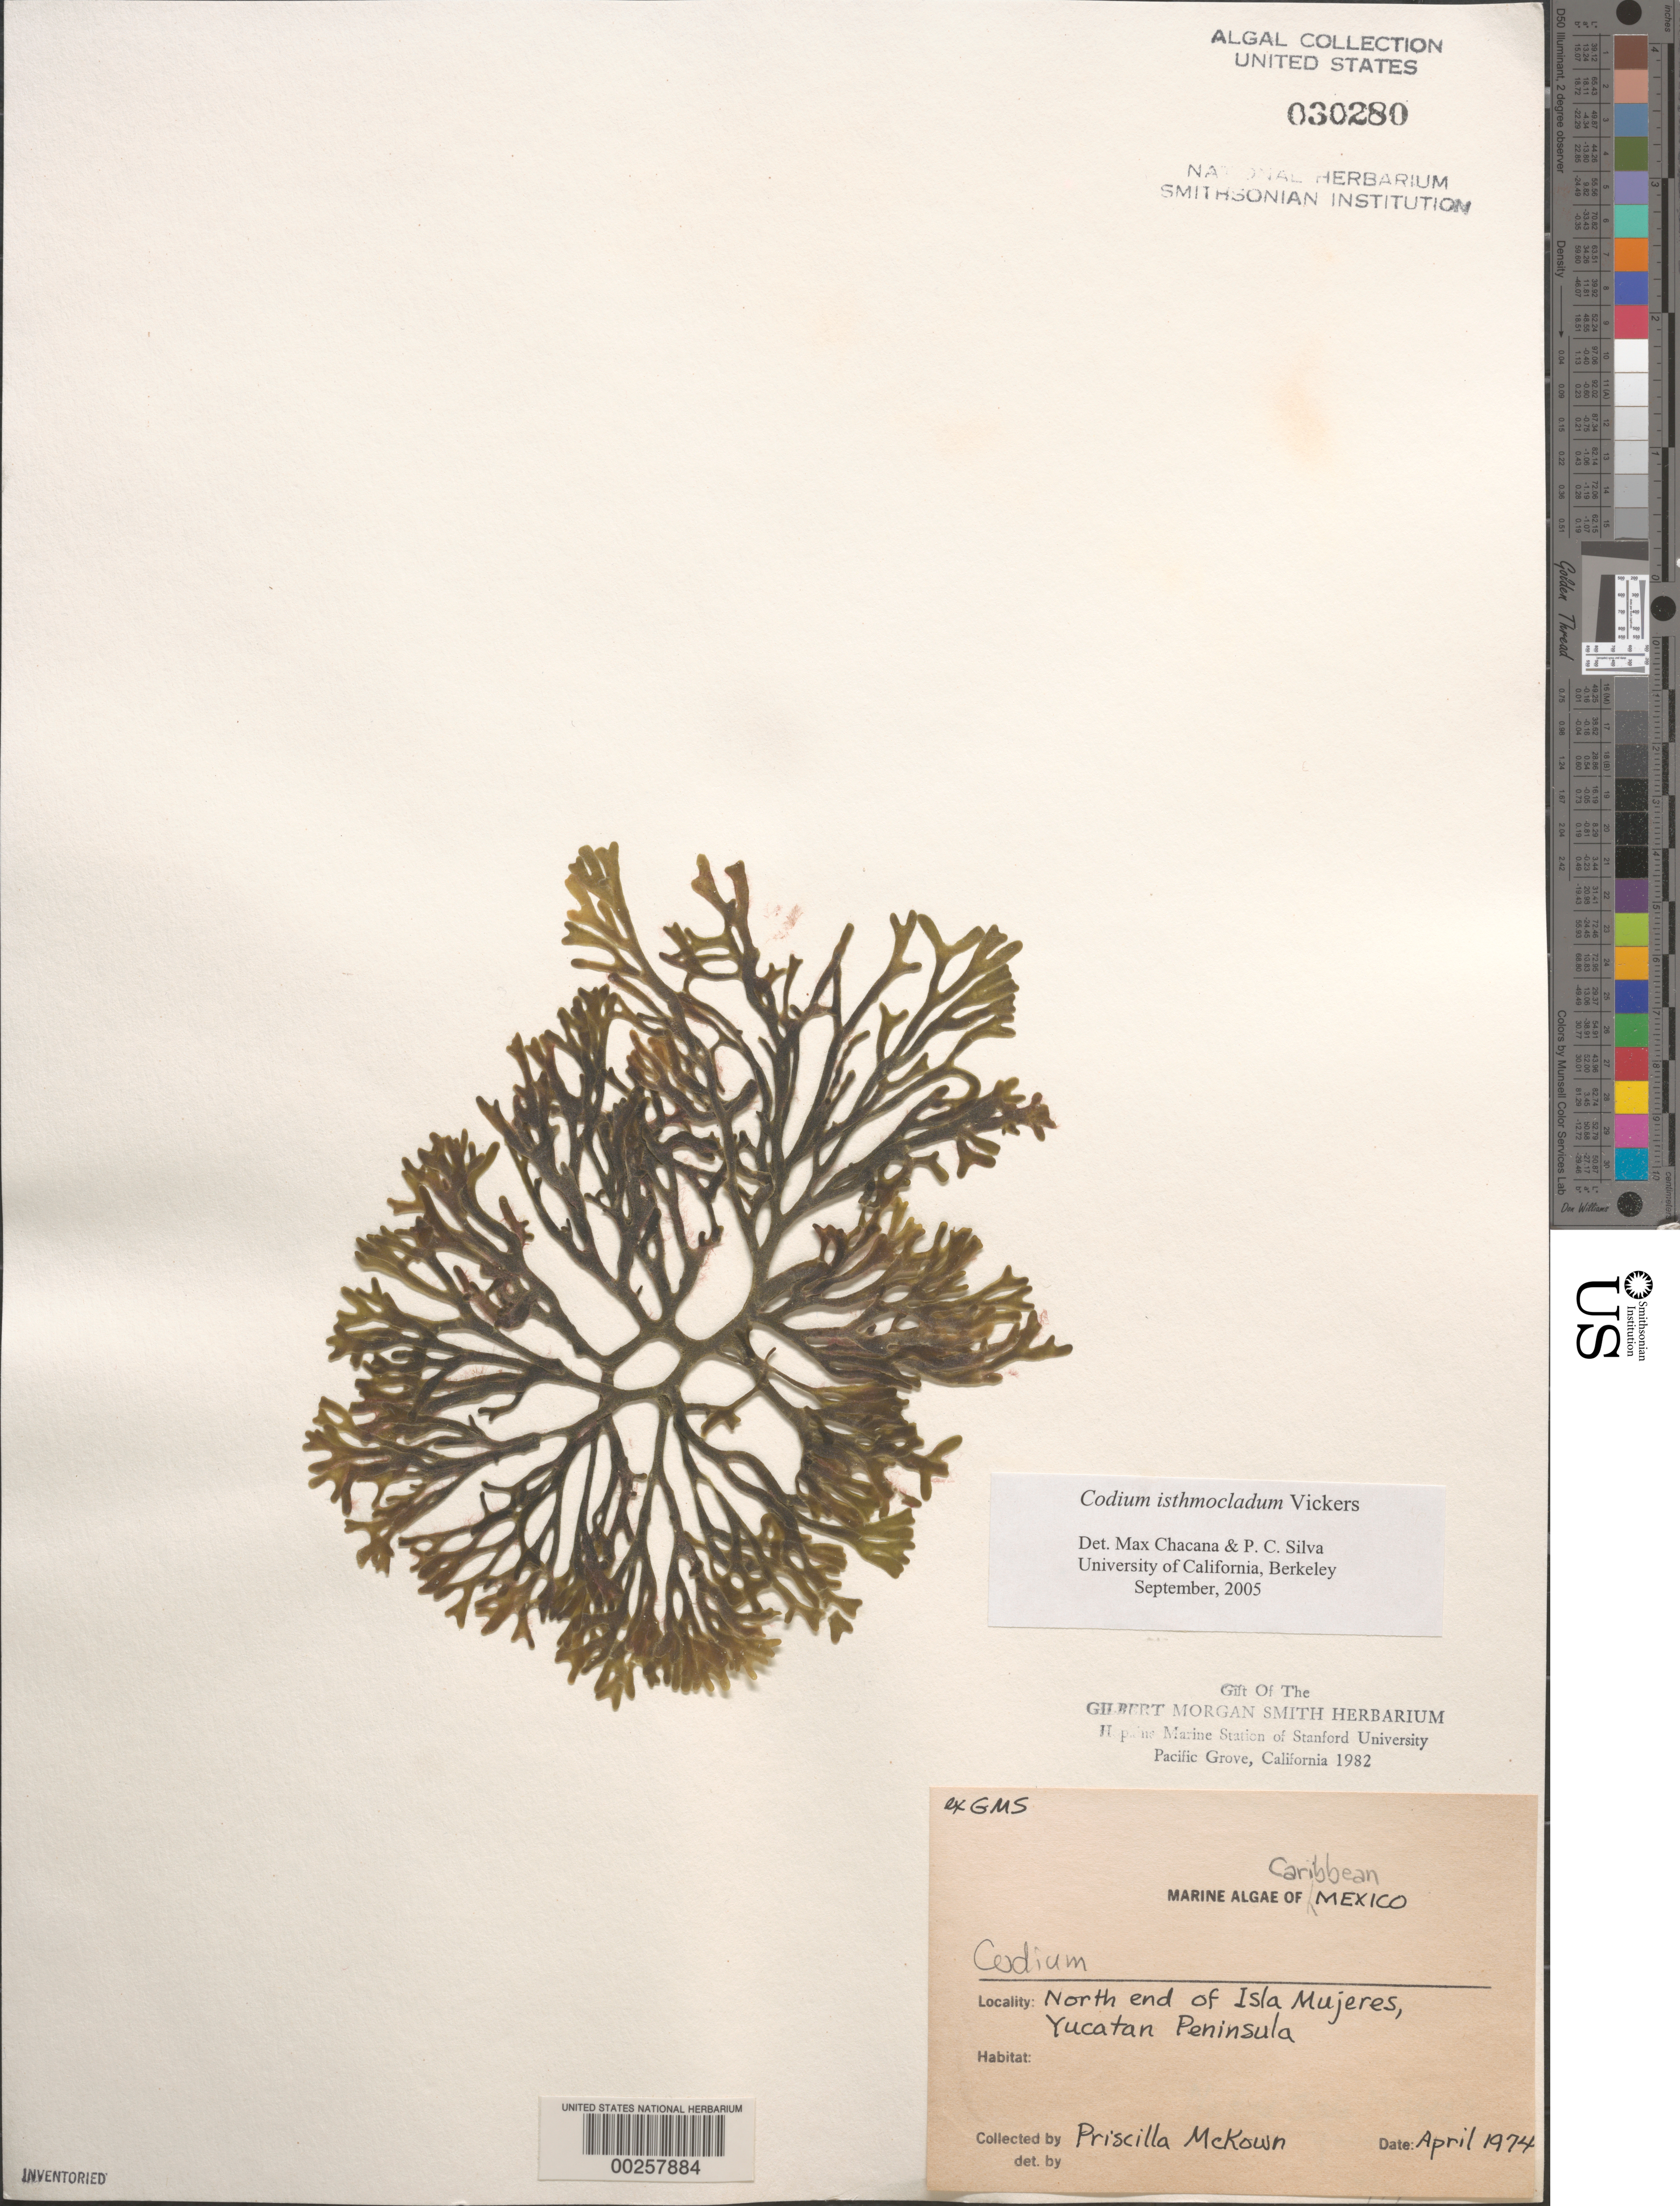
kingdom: Plantae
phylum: Chlorophyta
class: Ulvophyceae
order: Bryopsidales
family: Codiaceae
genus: Codium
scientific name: Codium isthmocladum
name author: Vickers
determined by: Chacana, M. E.; Silva, P. C.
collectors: P. McKown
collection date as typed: Apr 1974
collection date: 1974-04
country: Mexico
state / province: Yucatan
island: Isla Mujeres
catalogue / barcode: US 30280